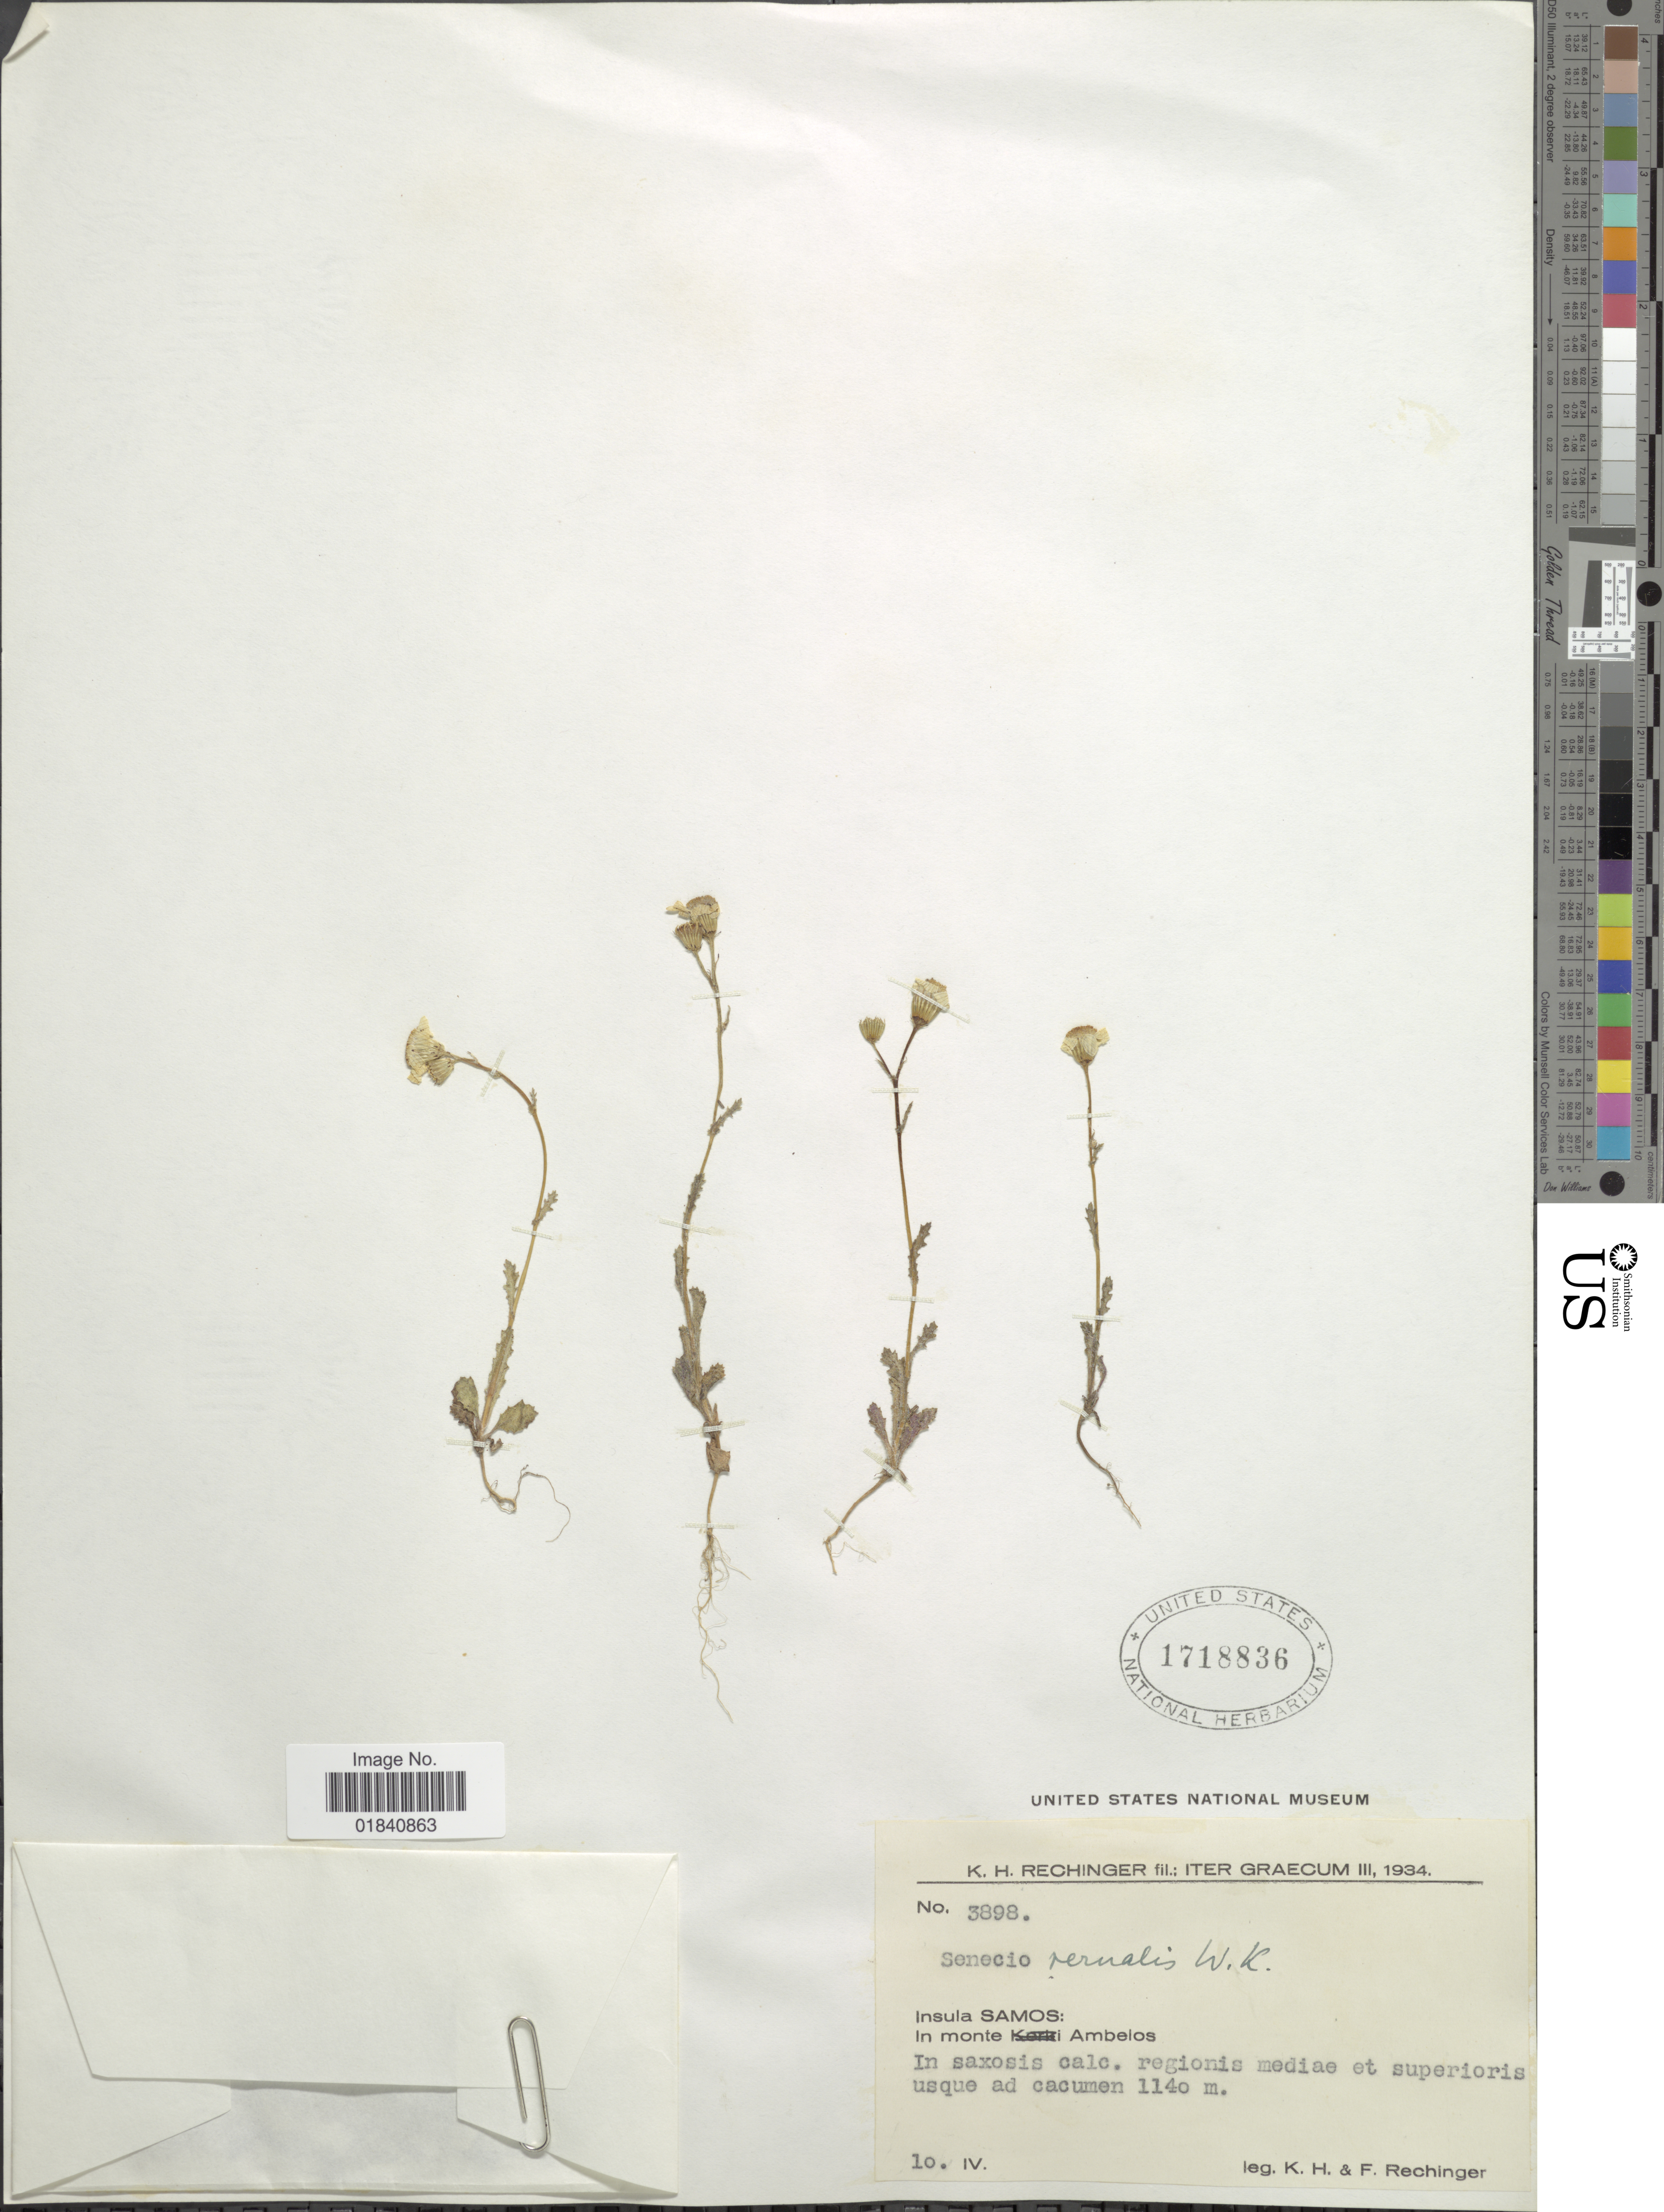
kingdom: Plantae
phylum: Tracheophyta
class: Magnoliopsida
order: Asterales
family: Asteraceae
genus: Senecio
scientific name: Senecio leucanthemifolius subsp. vernalis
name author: (Waldst. & Kit.) Greuter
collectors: K. H. Rechinger & F. Rechinger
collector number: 3898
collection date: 1934-04-10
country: Greece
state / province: North Aegean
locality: Insula Samos: In monte Ambelos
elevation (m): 1140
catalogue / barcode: US 1718836